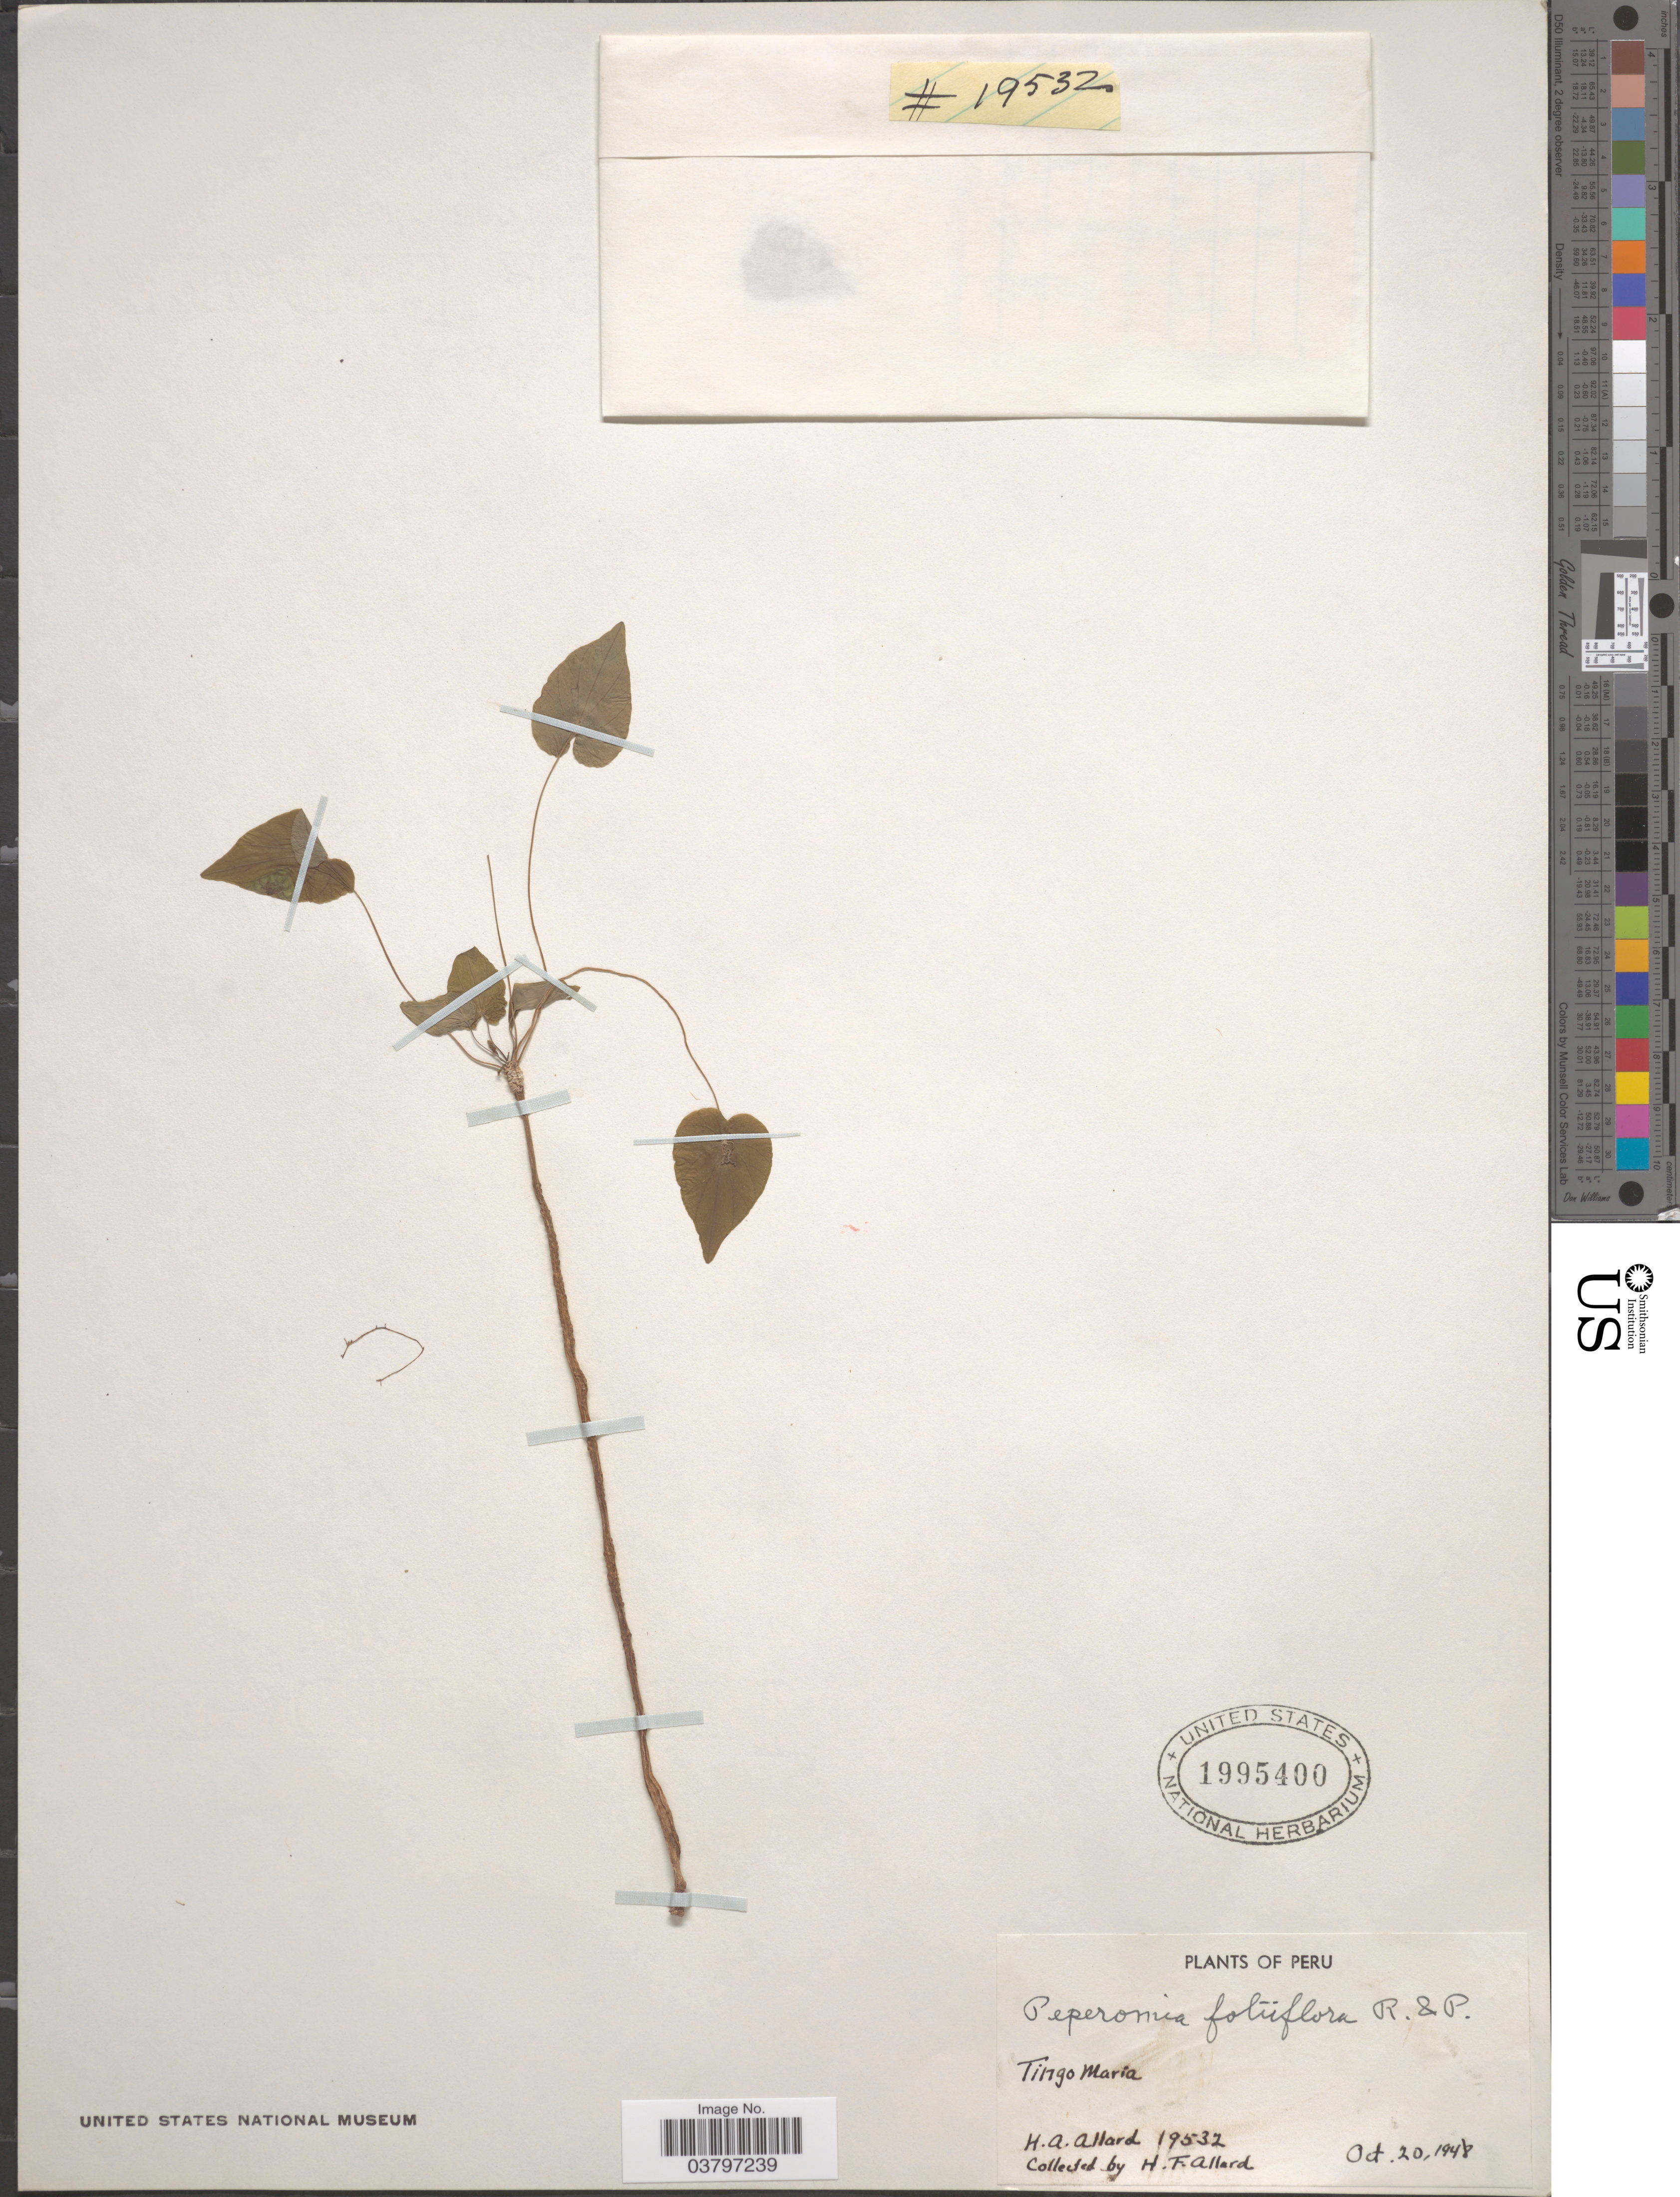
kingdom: Plantae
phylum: Tracheophyta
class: Magnoliopsida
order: Piperales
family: Piperaceae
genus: Peperomia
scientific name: Peperomia foliiflora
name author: Ruiz & Pav.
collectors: H. F. Allard & H. A. Allard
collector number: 19532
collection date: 1948-10-20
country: Peru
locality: Tingo Maria.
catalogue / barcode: US 1995400